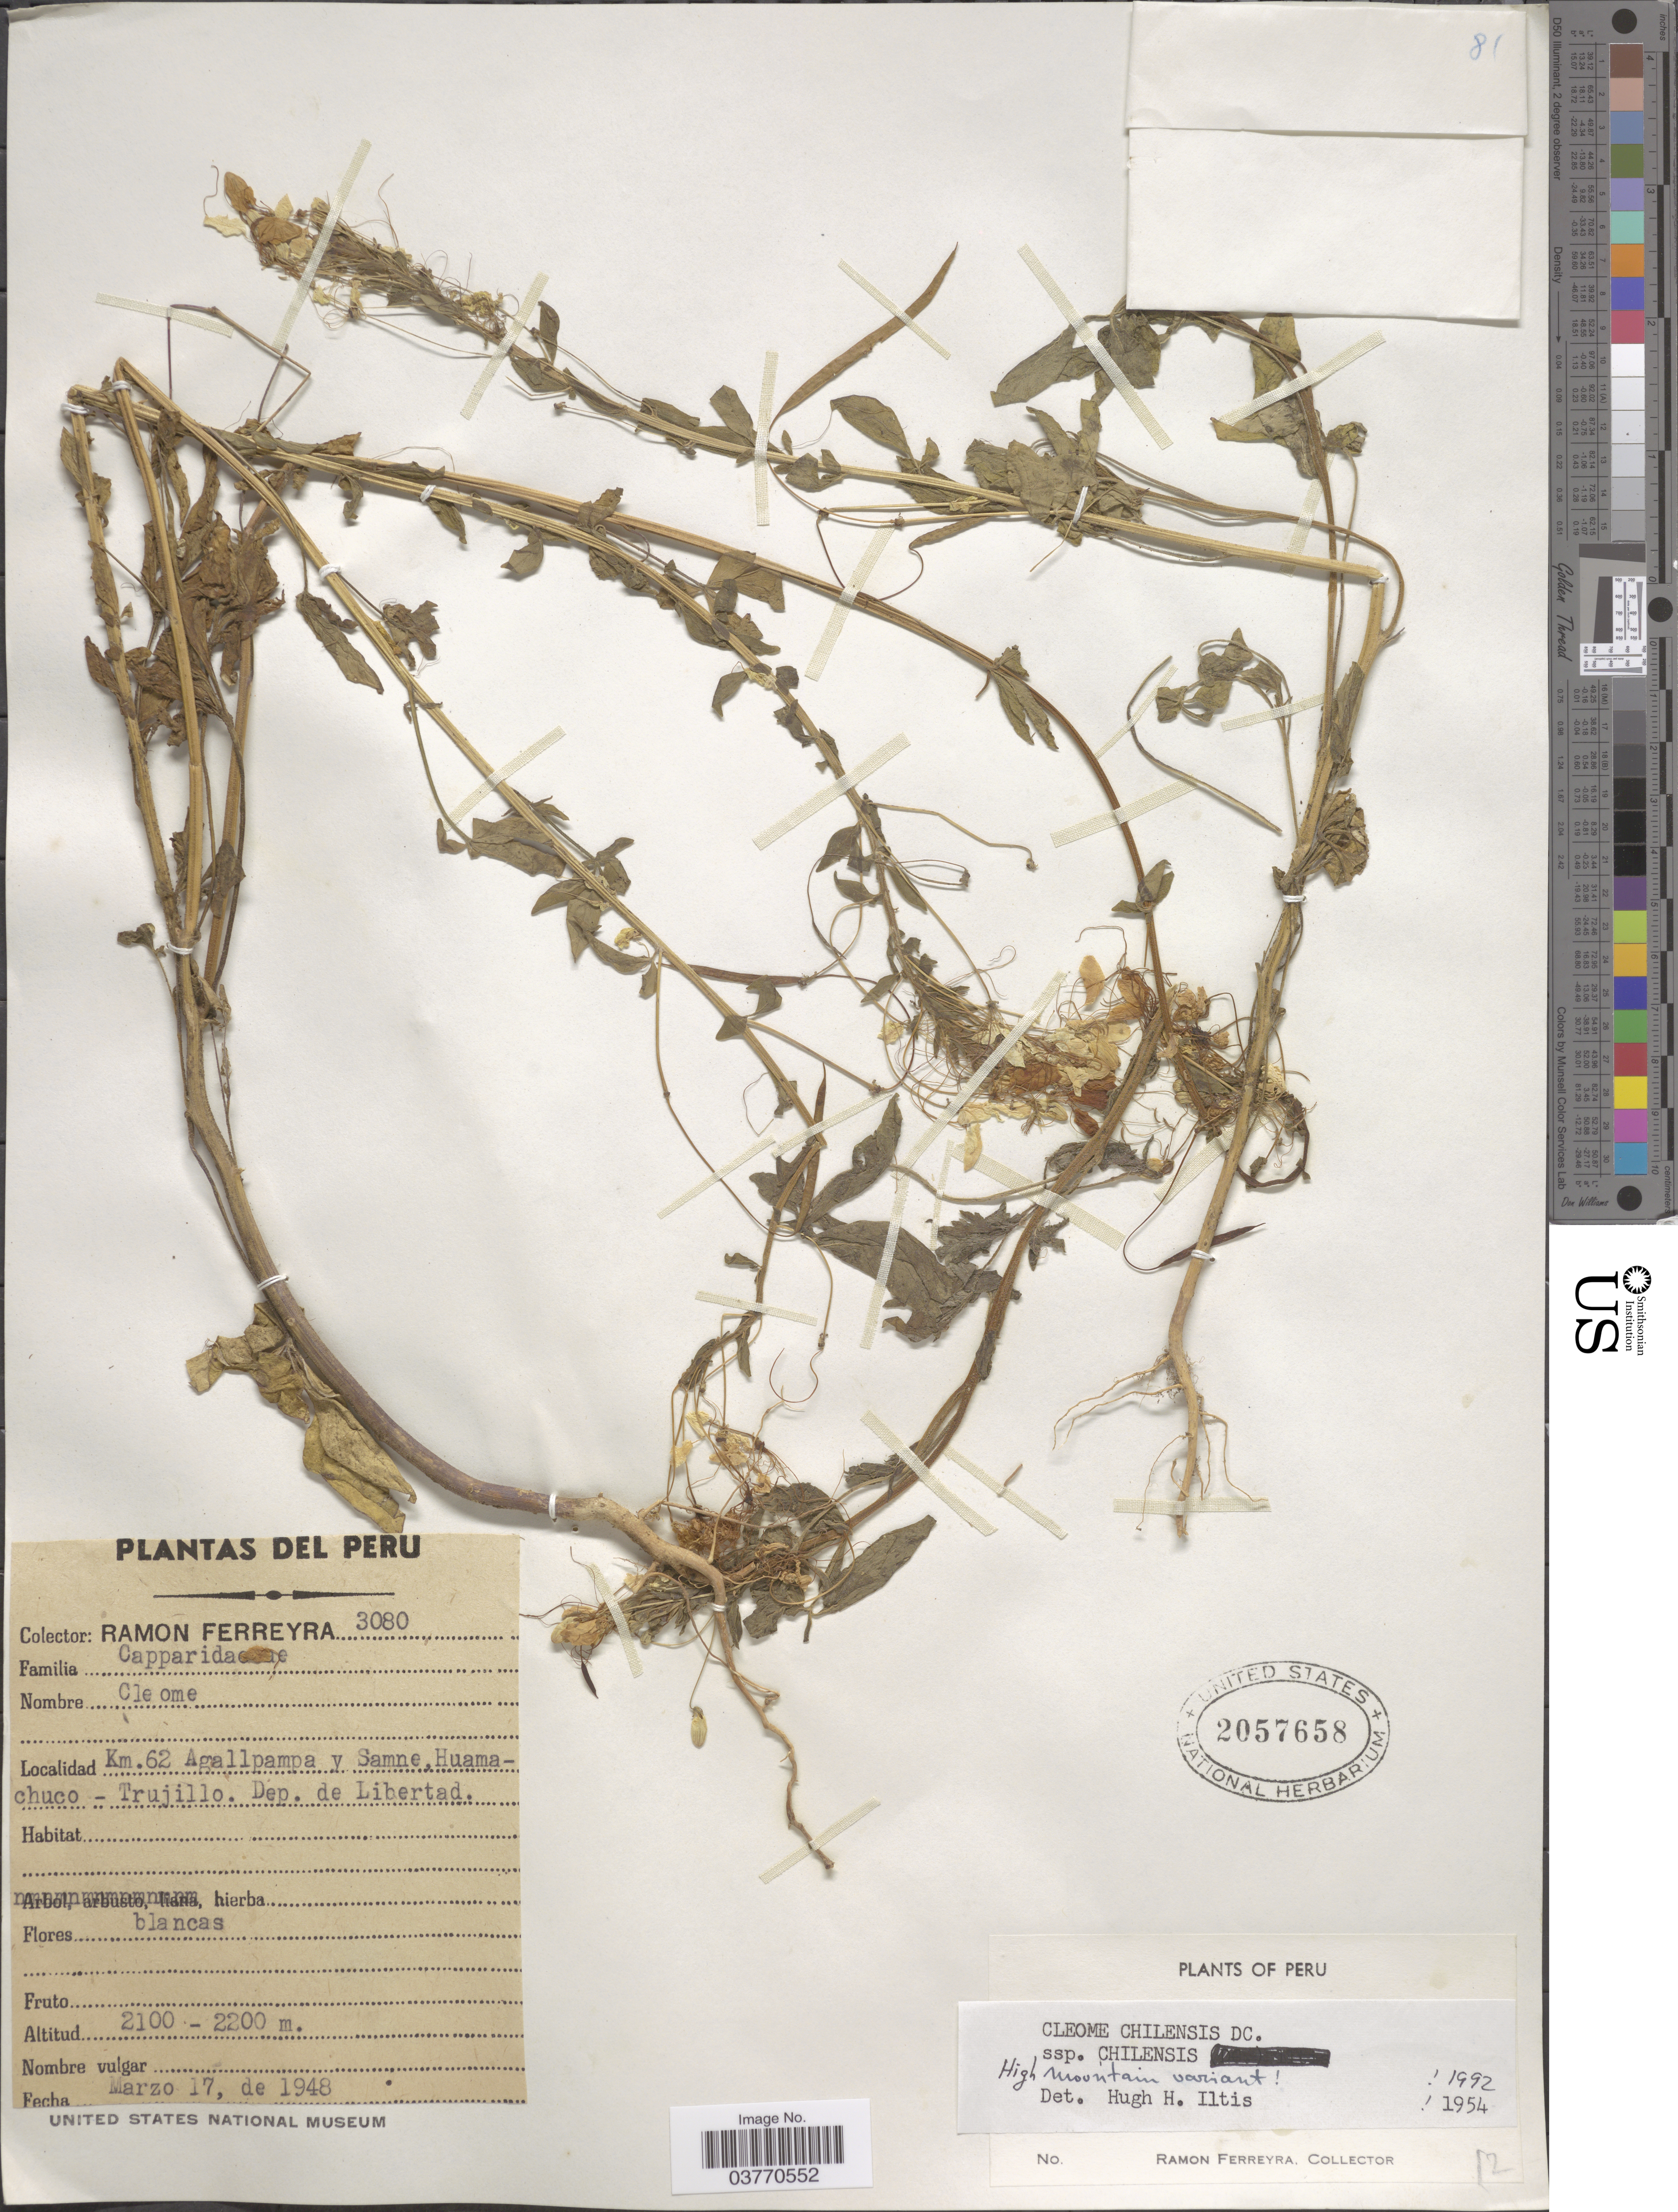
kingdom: Plantae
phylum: Tracheophyta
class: Magnoliopsida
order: Brassicales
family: Cleomaceae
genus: Andinocleome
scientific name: Andinocleome chilensis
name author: (DC.) Iltis ex E.M. McGinty & Roalson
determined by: Strong, M. T., (US), Smithsonian Institution - National Museum of Natural History (UNITED STATES)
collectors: R. A. Ferreyra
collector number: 3080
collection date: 1948-03-17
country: Peru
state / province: La Libertad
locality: Km. 62 Agallpampa y Samne, Huamachuco - Trujillo. Dep. de Libertad.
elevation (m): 2100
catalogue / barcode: US 2057658